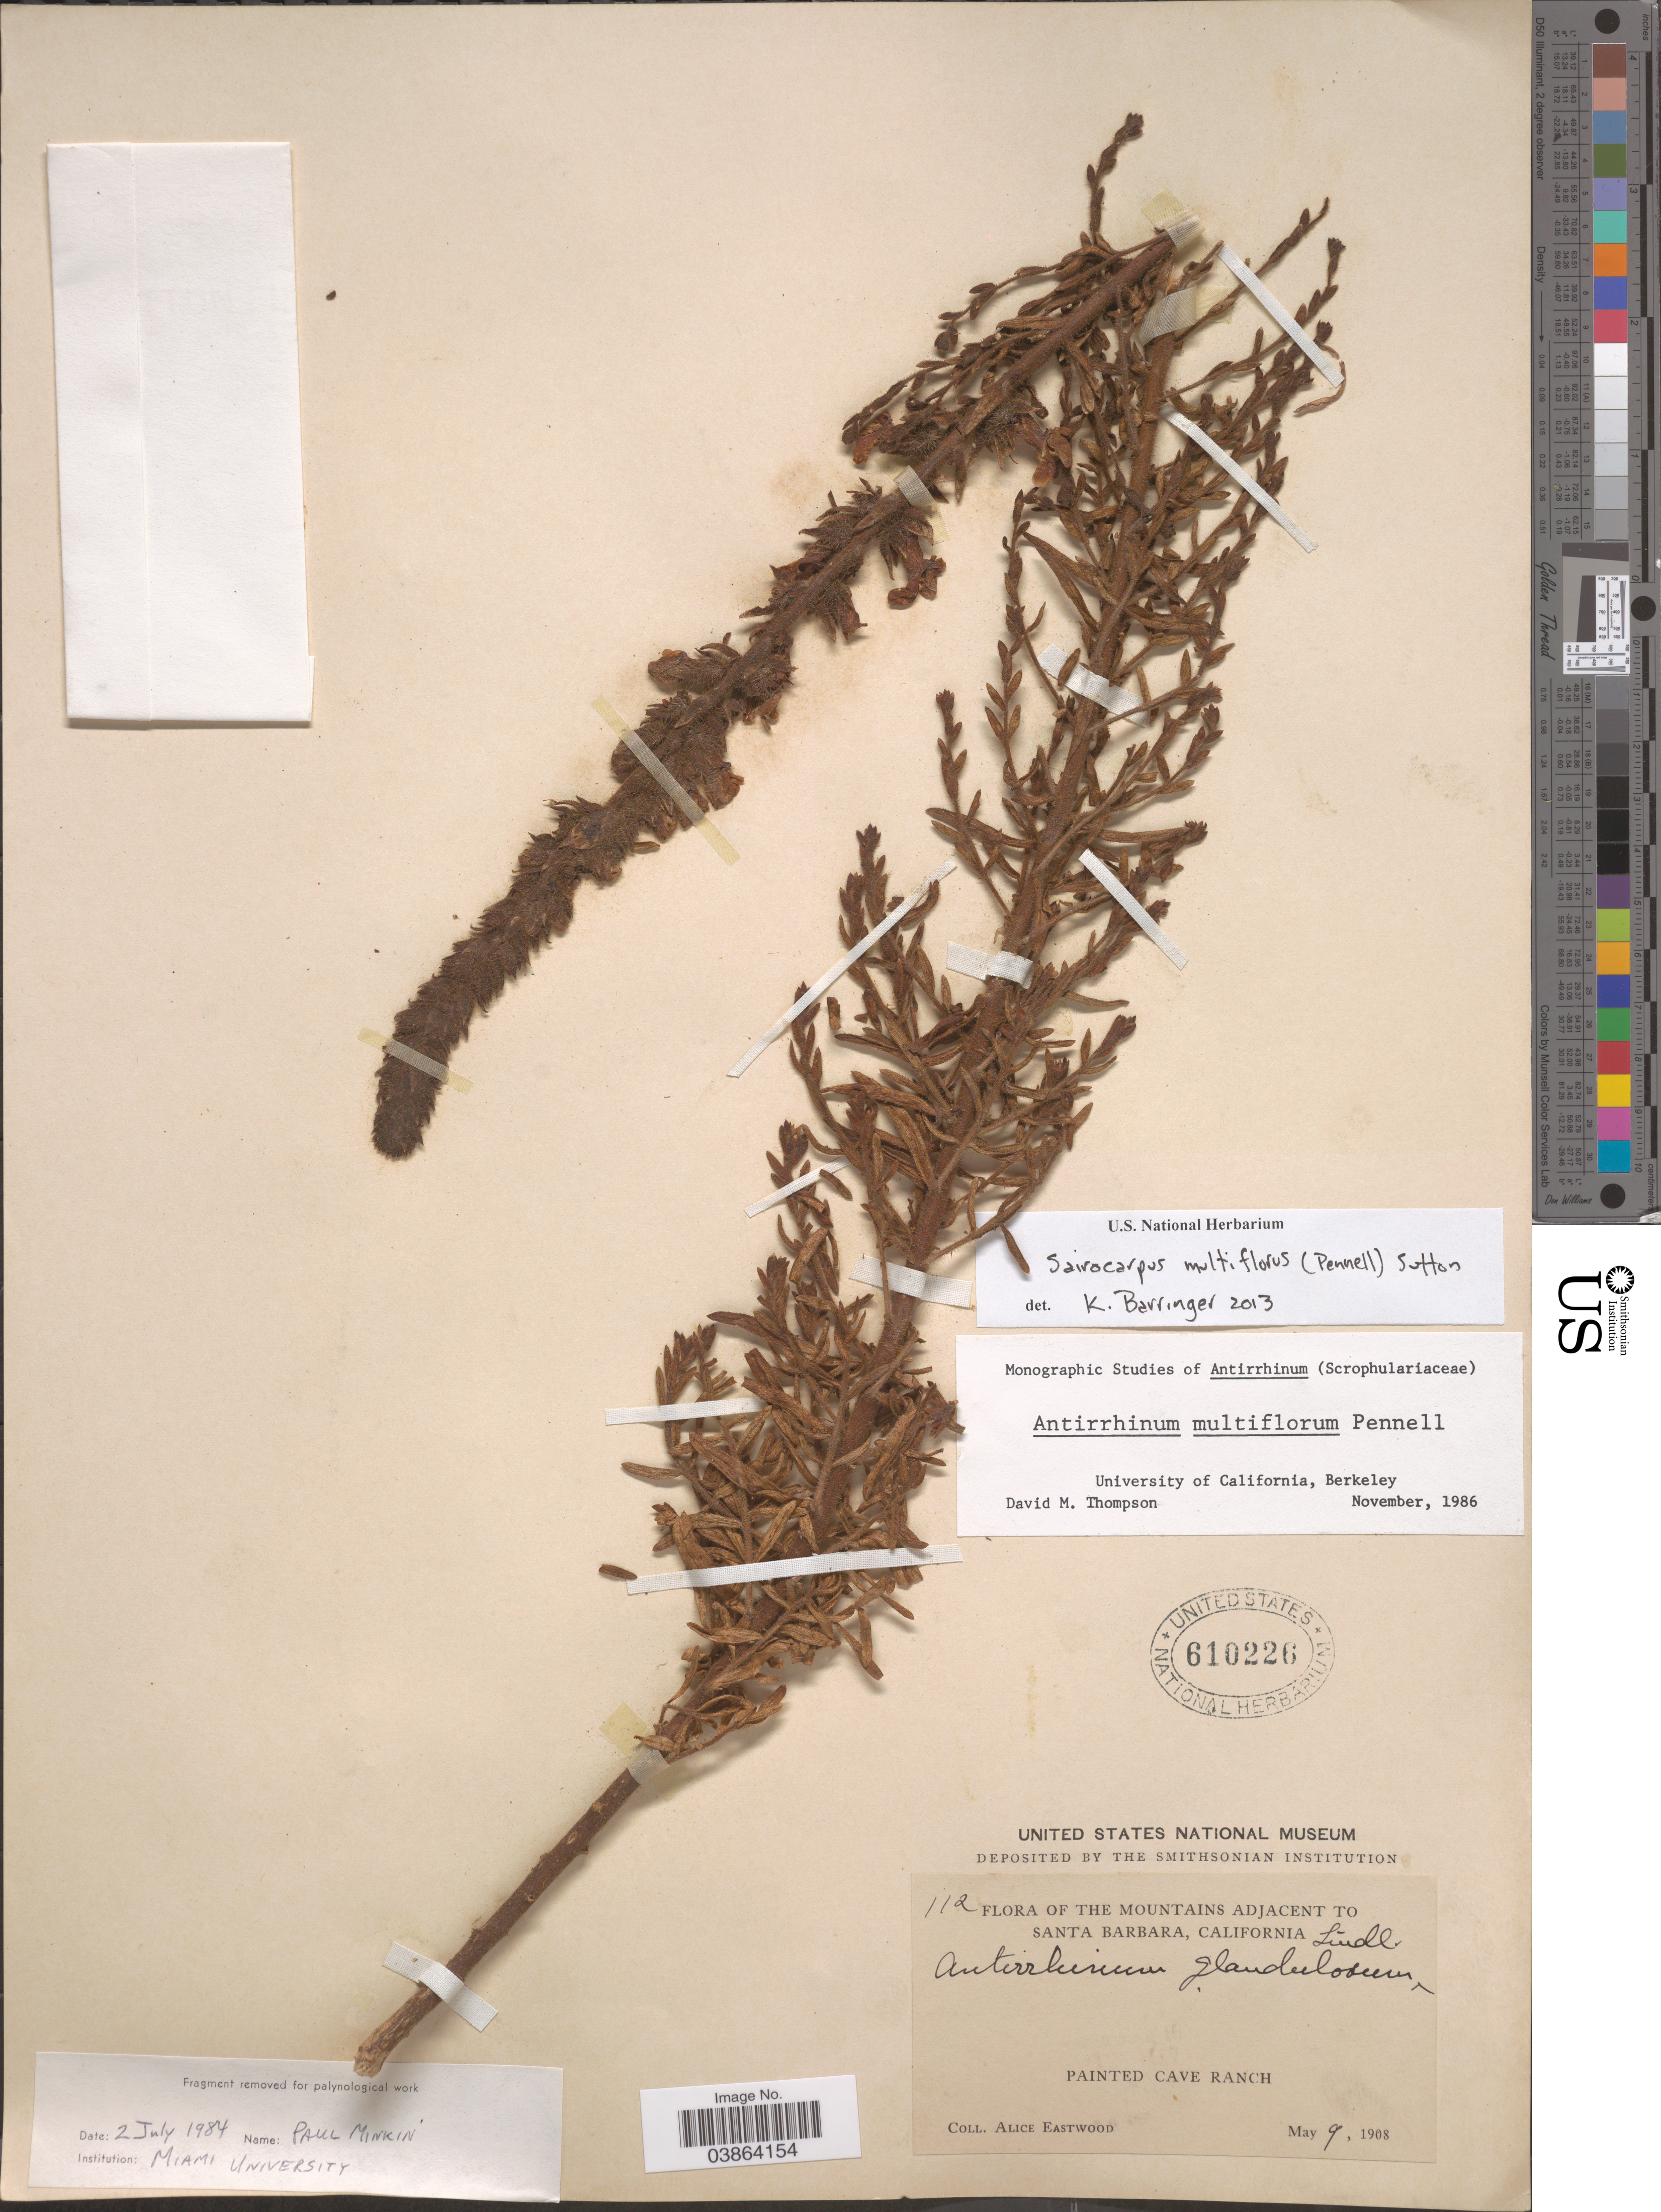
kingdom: Plantae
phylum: Tracheophyta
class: Magnoliopsida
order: Lamiales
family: Plantaginaceae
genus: Sairocarpus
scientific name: Sairocarpus multiflorus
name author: (Pennell) D.A. Sutton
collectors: A. Eastwood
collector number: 112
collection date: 1908-05-09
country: United States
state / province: California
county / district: Santa Barbara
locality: The Mountains adjacent to Santa Barbara, Painted Cave Ranch.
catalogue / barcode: US 610226